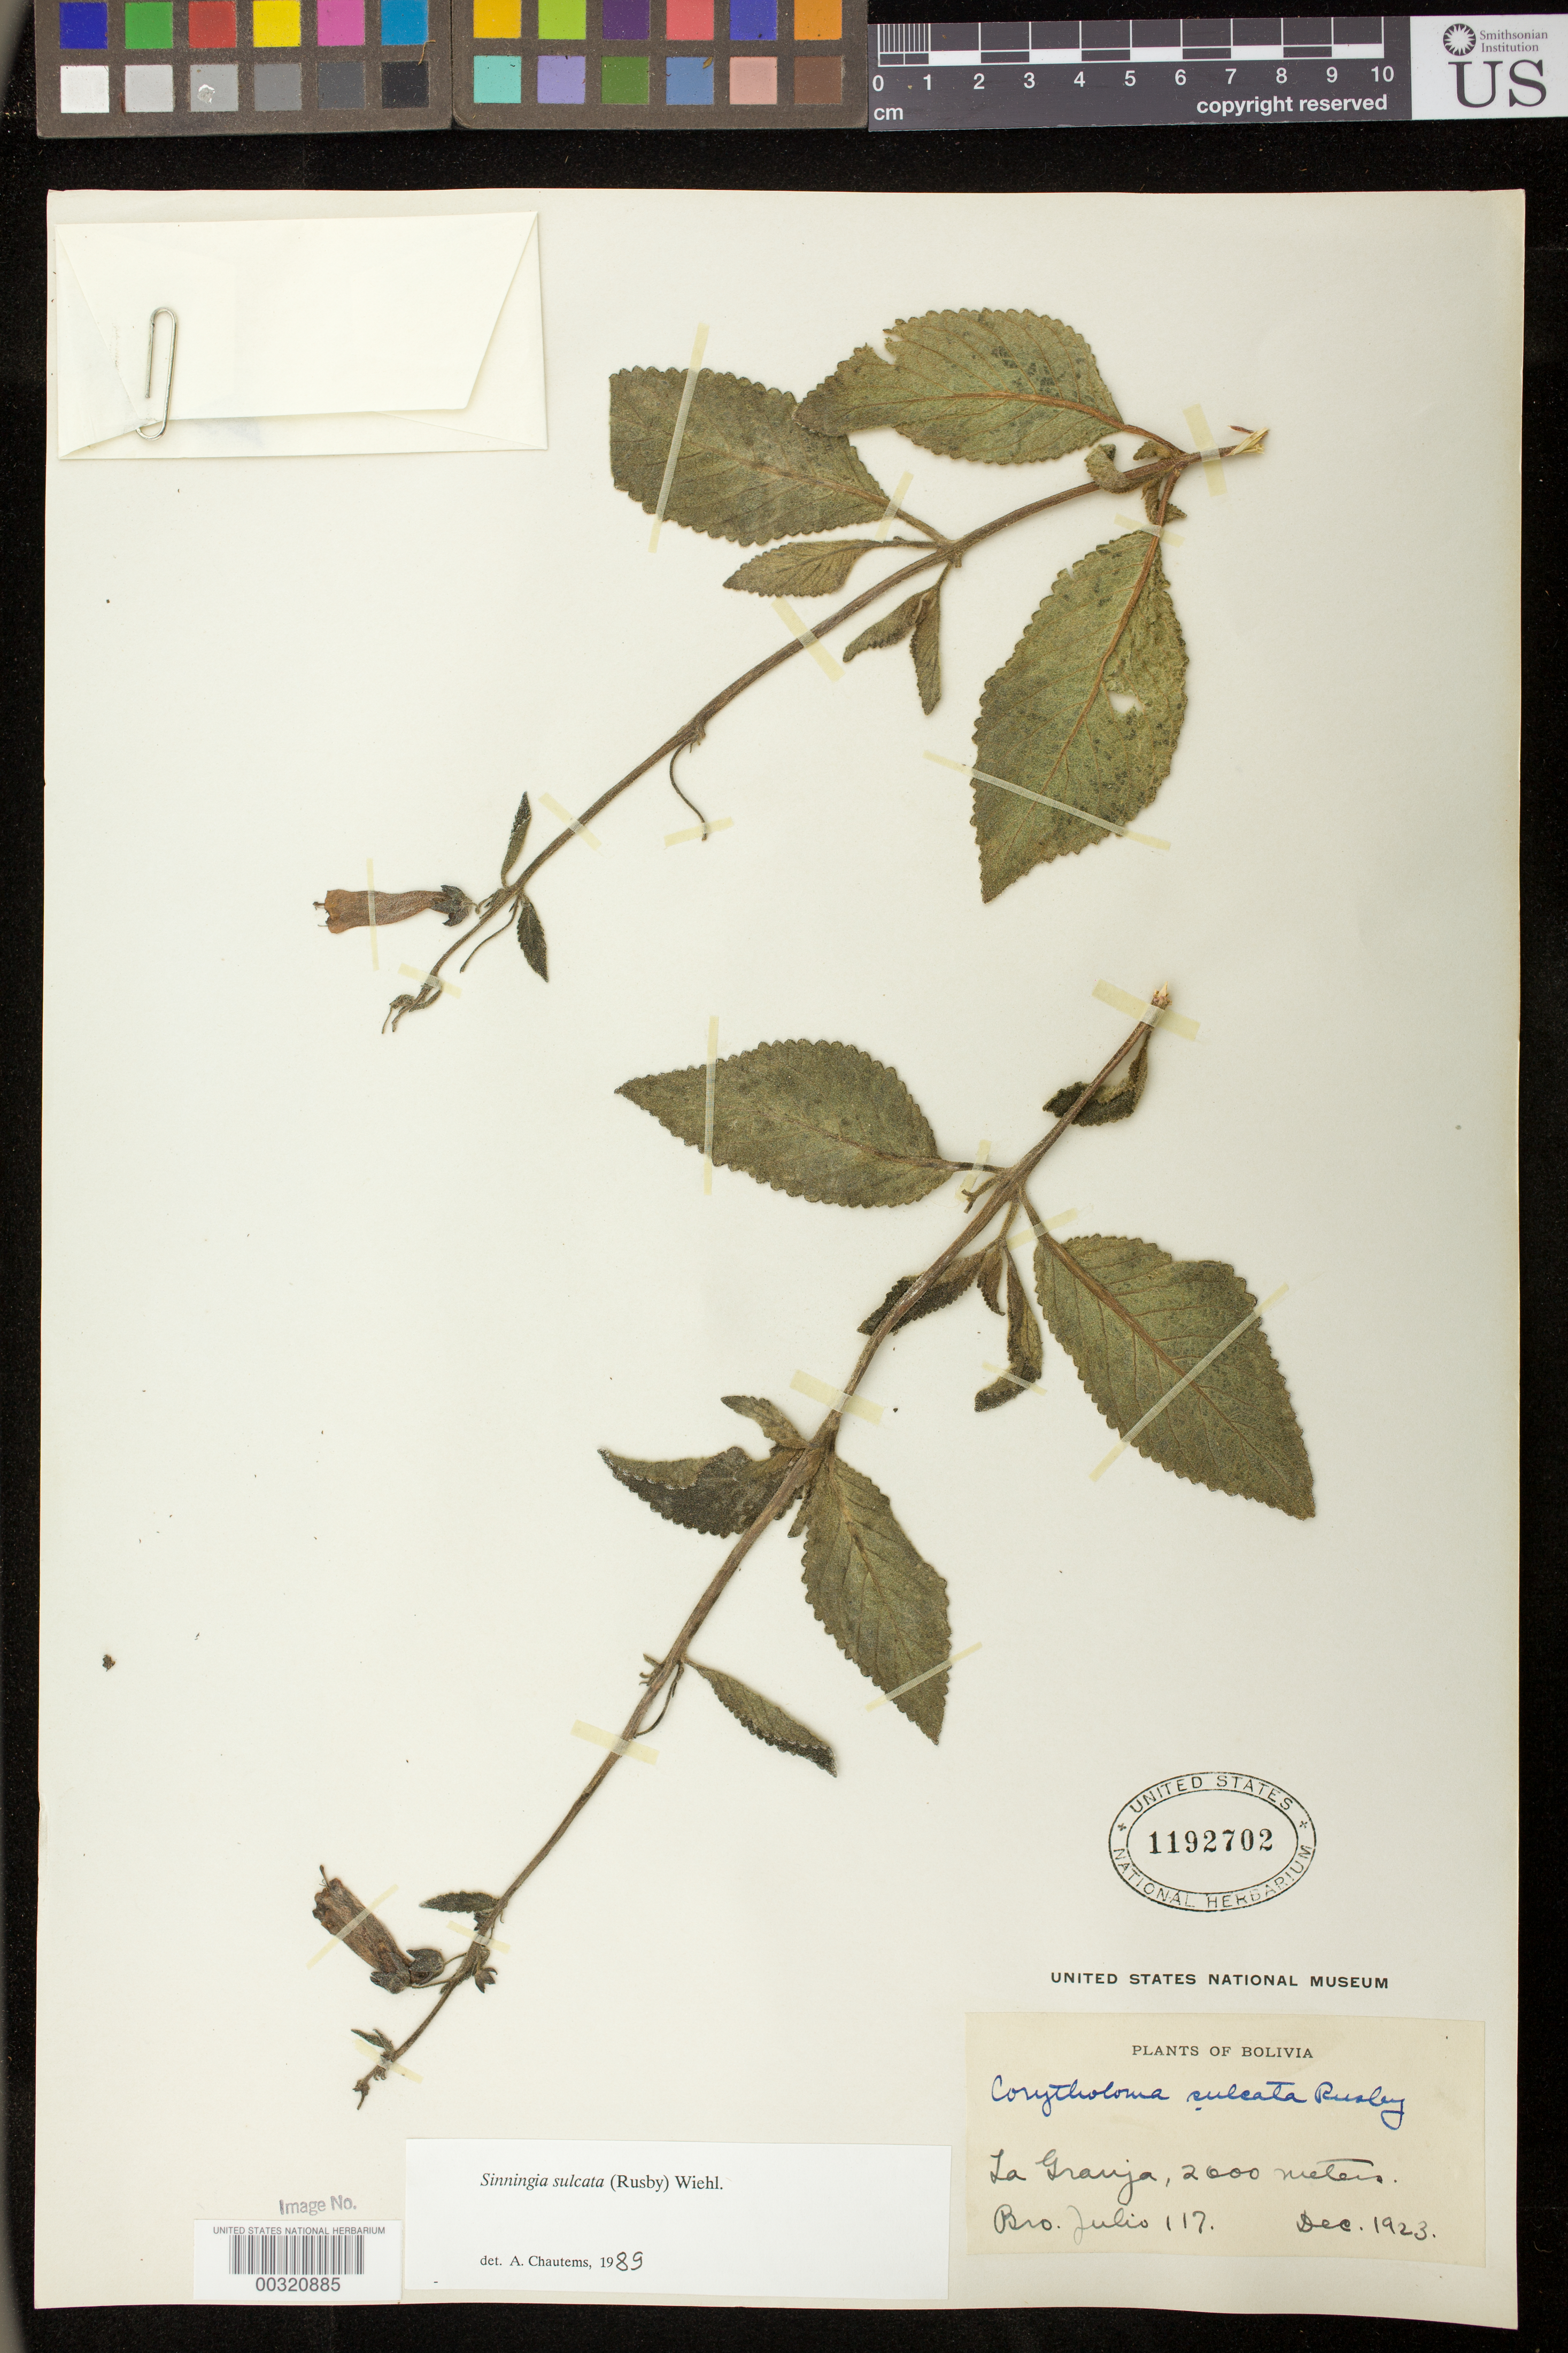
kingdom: Plantae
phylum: Tracheophyta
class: Magnoliopsida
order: Lamiales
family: Gesneriaceae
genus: Sinningia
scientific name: Sinningia sulcata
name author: (Rusby) Wiehler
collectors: Bro. Julio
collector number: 117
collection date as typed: Dec 1923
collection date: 1923-12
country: Bolivia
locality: La Granja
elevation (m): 2600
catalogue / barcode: US 1192702